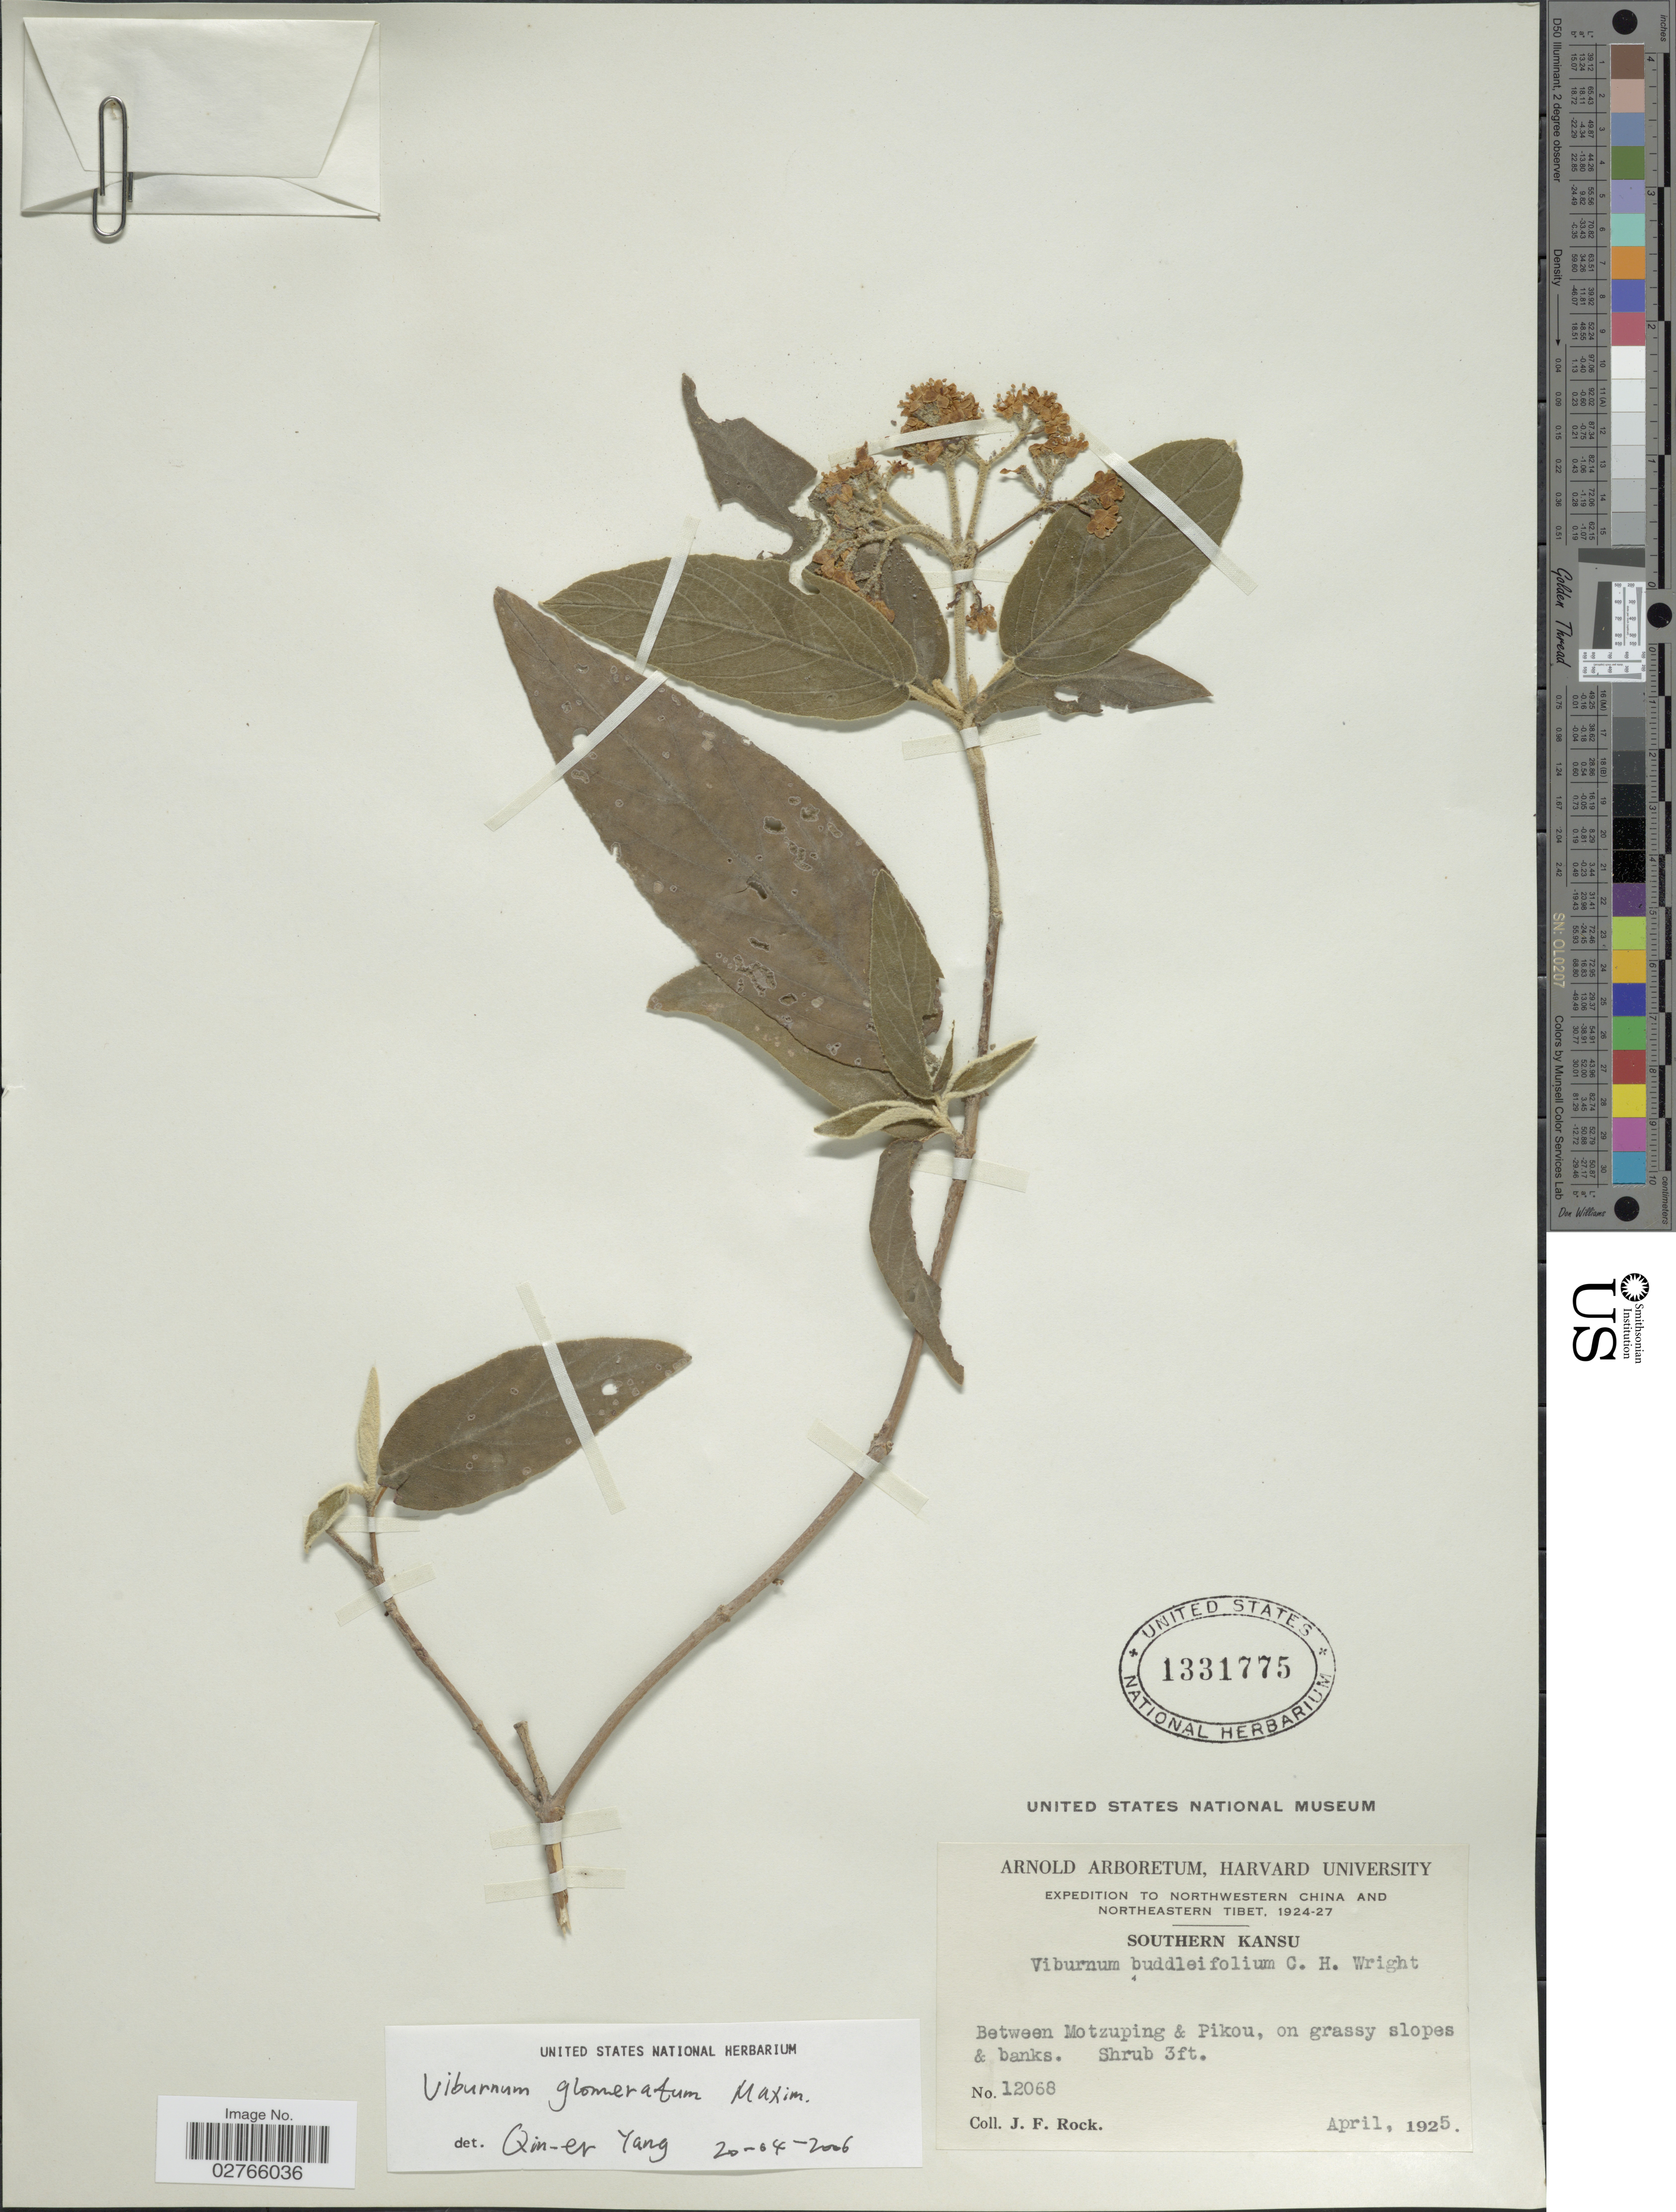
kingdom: Plantae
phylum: Tracheophyta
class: Magnoliopsida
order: Dipsacales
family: Viburnaceae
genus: Viburnum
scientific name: Viburnum glomeratum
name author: Maxim.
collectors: J. Rock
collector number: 12068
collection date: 1925-04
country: China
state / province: Gansu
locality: Northwestern China, Southern Kansu, Between Motzuping & Pikou.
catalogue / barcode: US 1331775